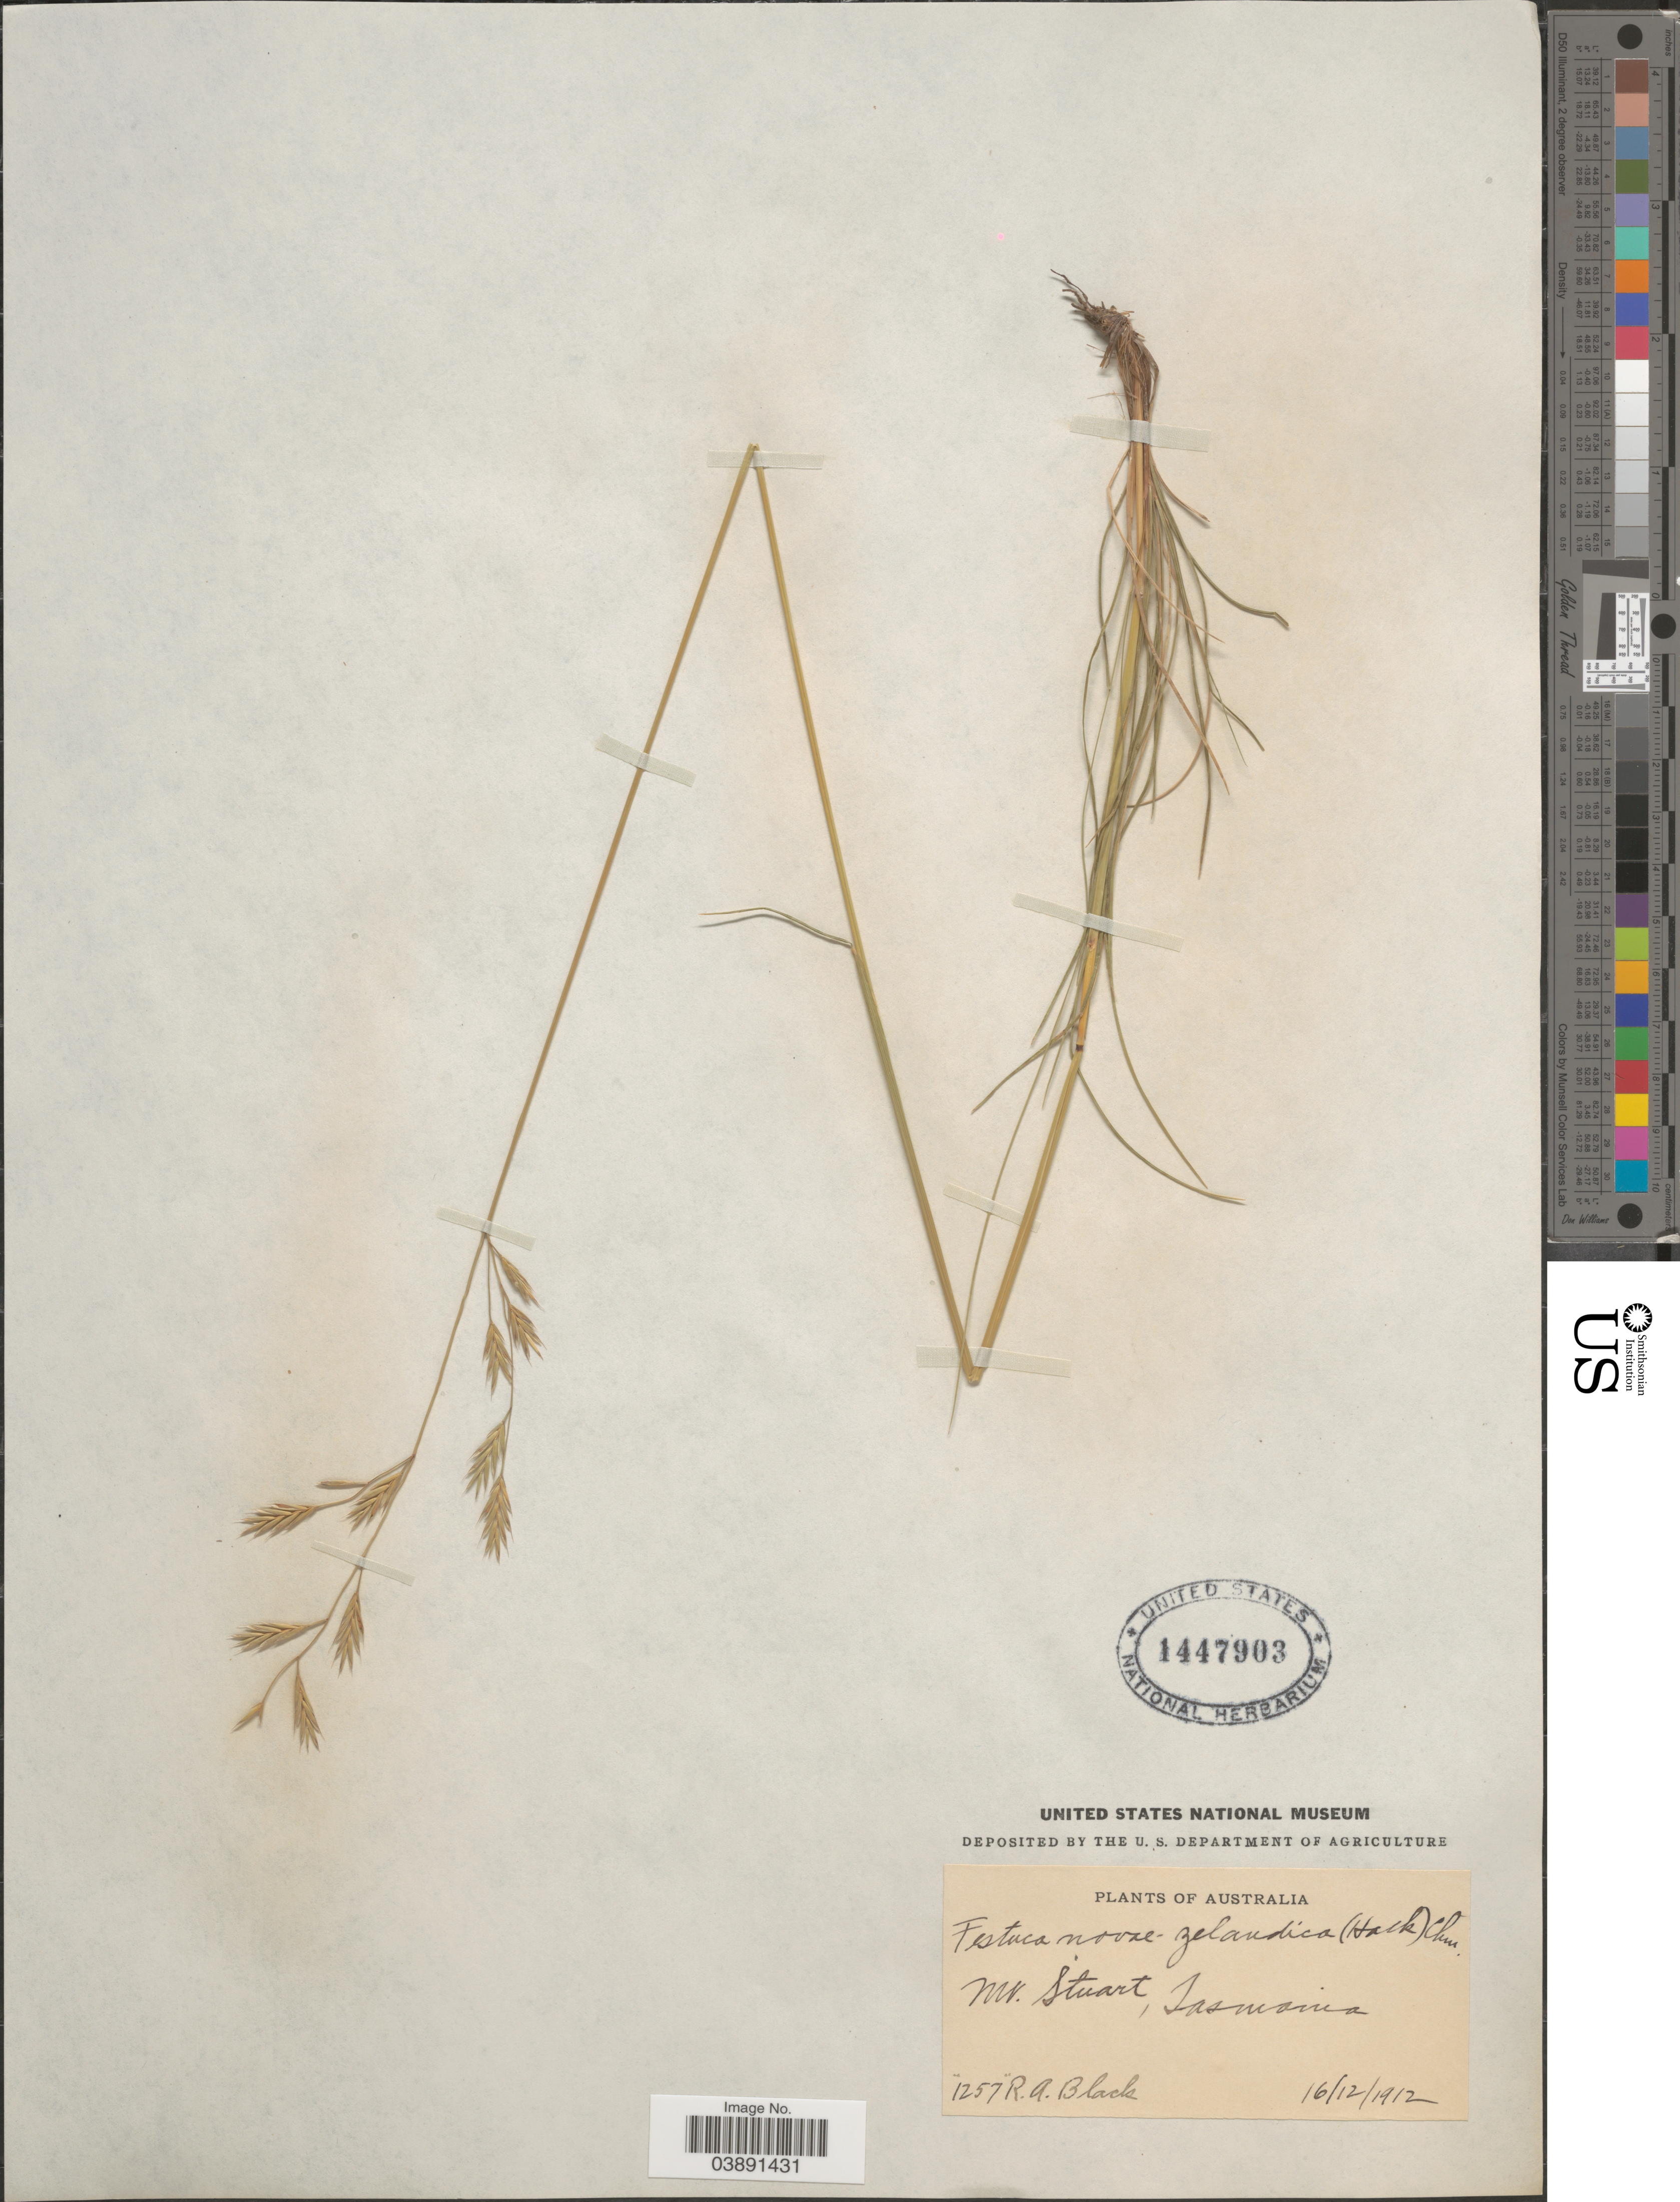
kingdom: Plantae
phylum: Tracheophyta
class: Liliopsida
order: Poales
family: Poaceae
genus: Festuca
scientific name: Festuca novae-zelandiae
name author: (Hack.) Cockayne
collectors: R. A. Black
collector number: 1257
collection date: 1912-12-16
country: Australia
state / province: Tasmania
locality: Mt. Stuart.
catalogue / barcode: US 1447903